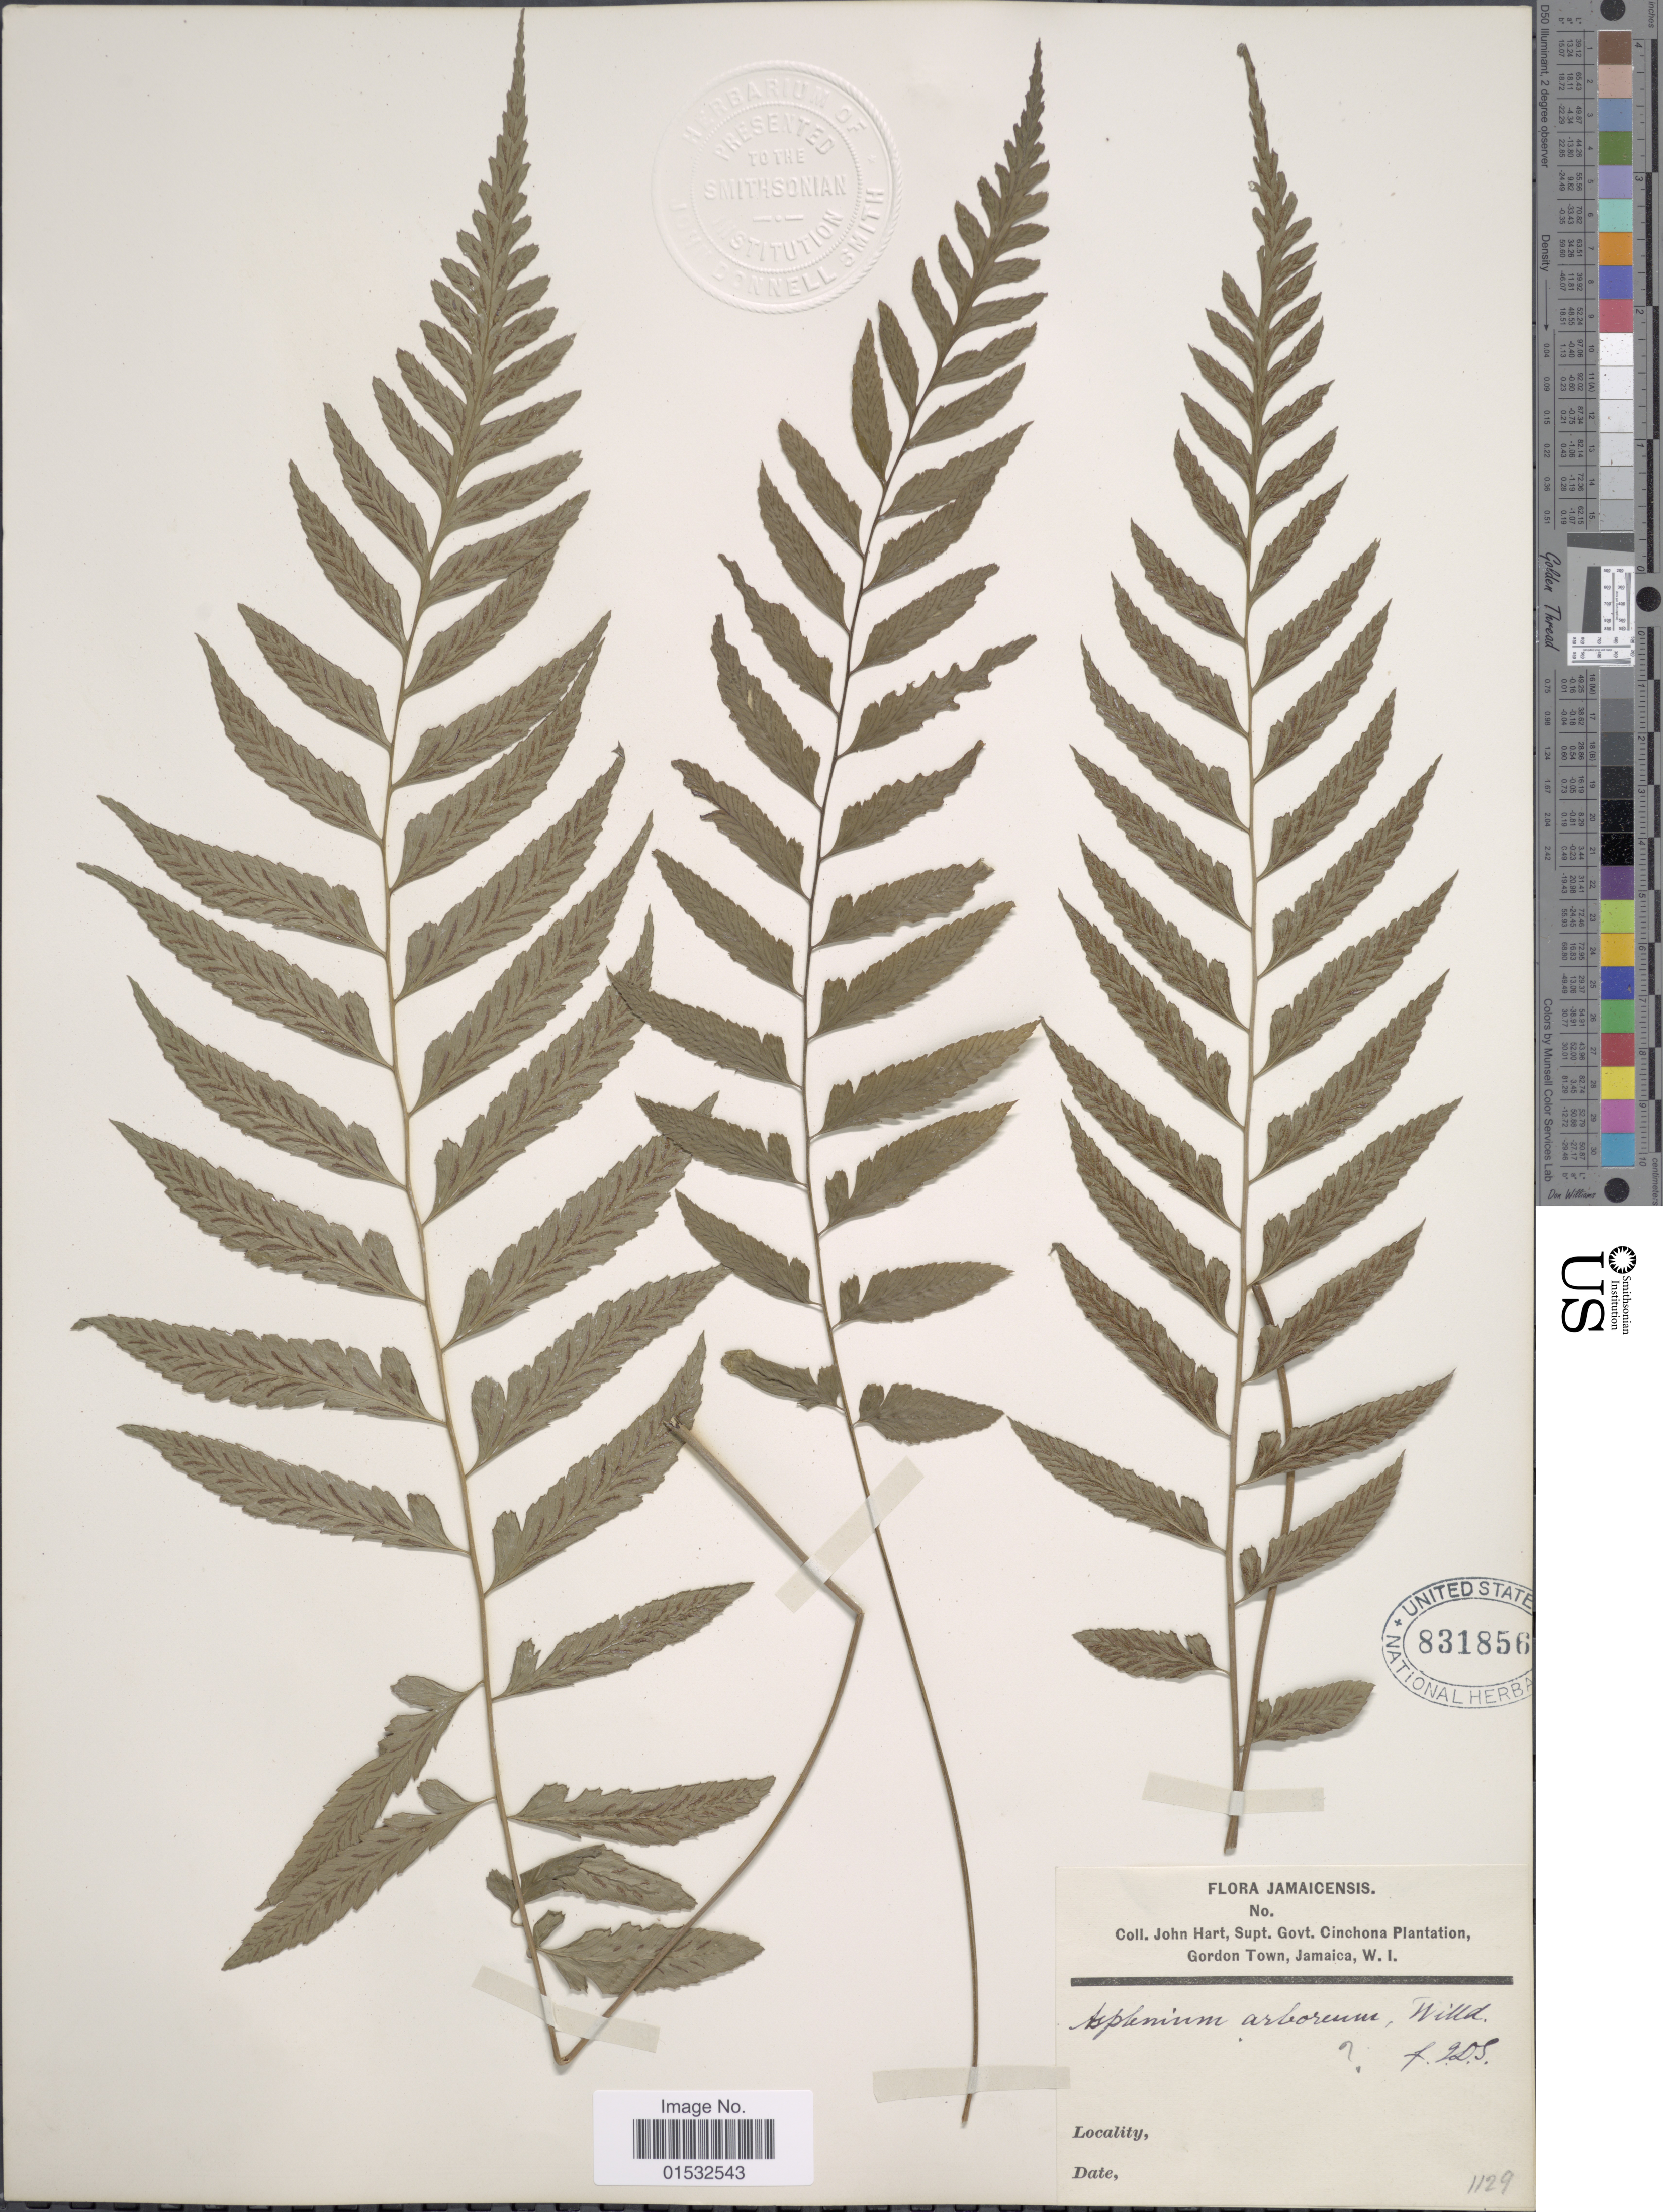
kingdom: Plantae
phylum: Tracheophyta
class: Polypodiopsida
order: Polypodiales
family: Athyriaceae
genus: Diplazium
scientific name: Diplazium unilobum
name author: (Poir.) Hieron.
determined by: Sánchez, C.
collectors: J. H. Hart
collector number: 1129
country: Jamaica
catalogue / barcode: US 831856